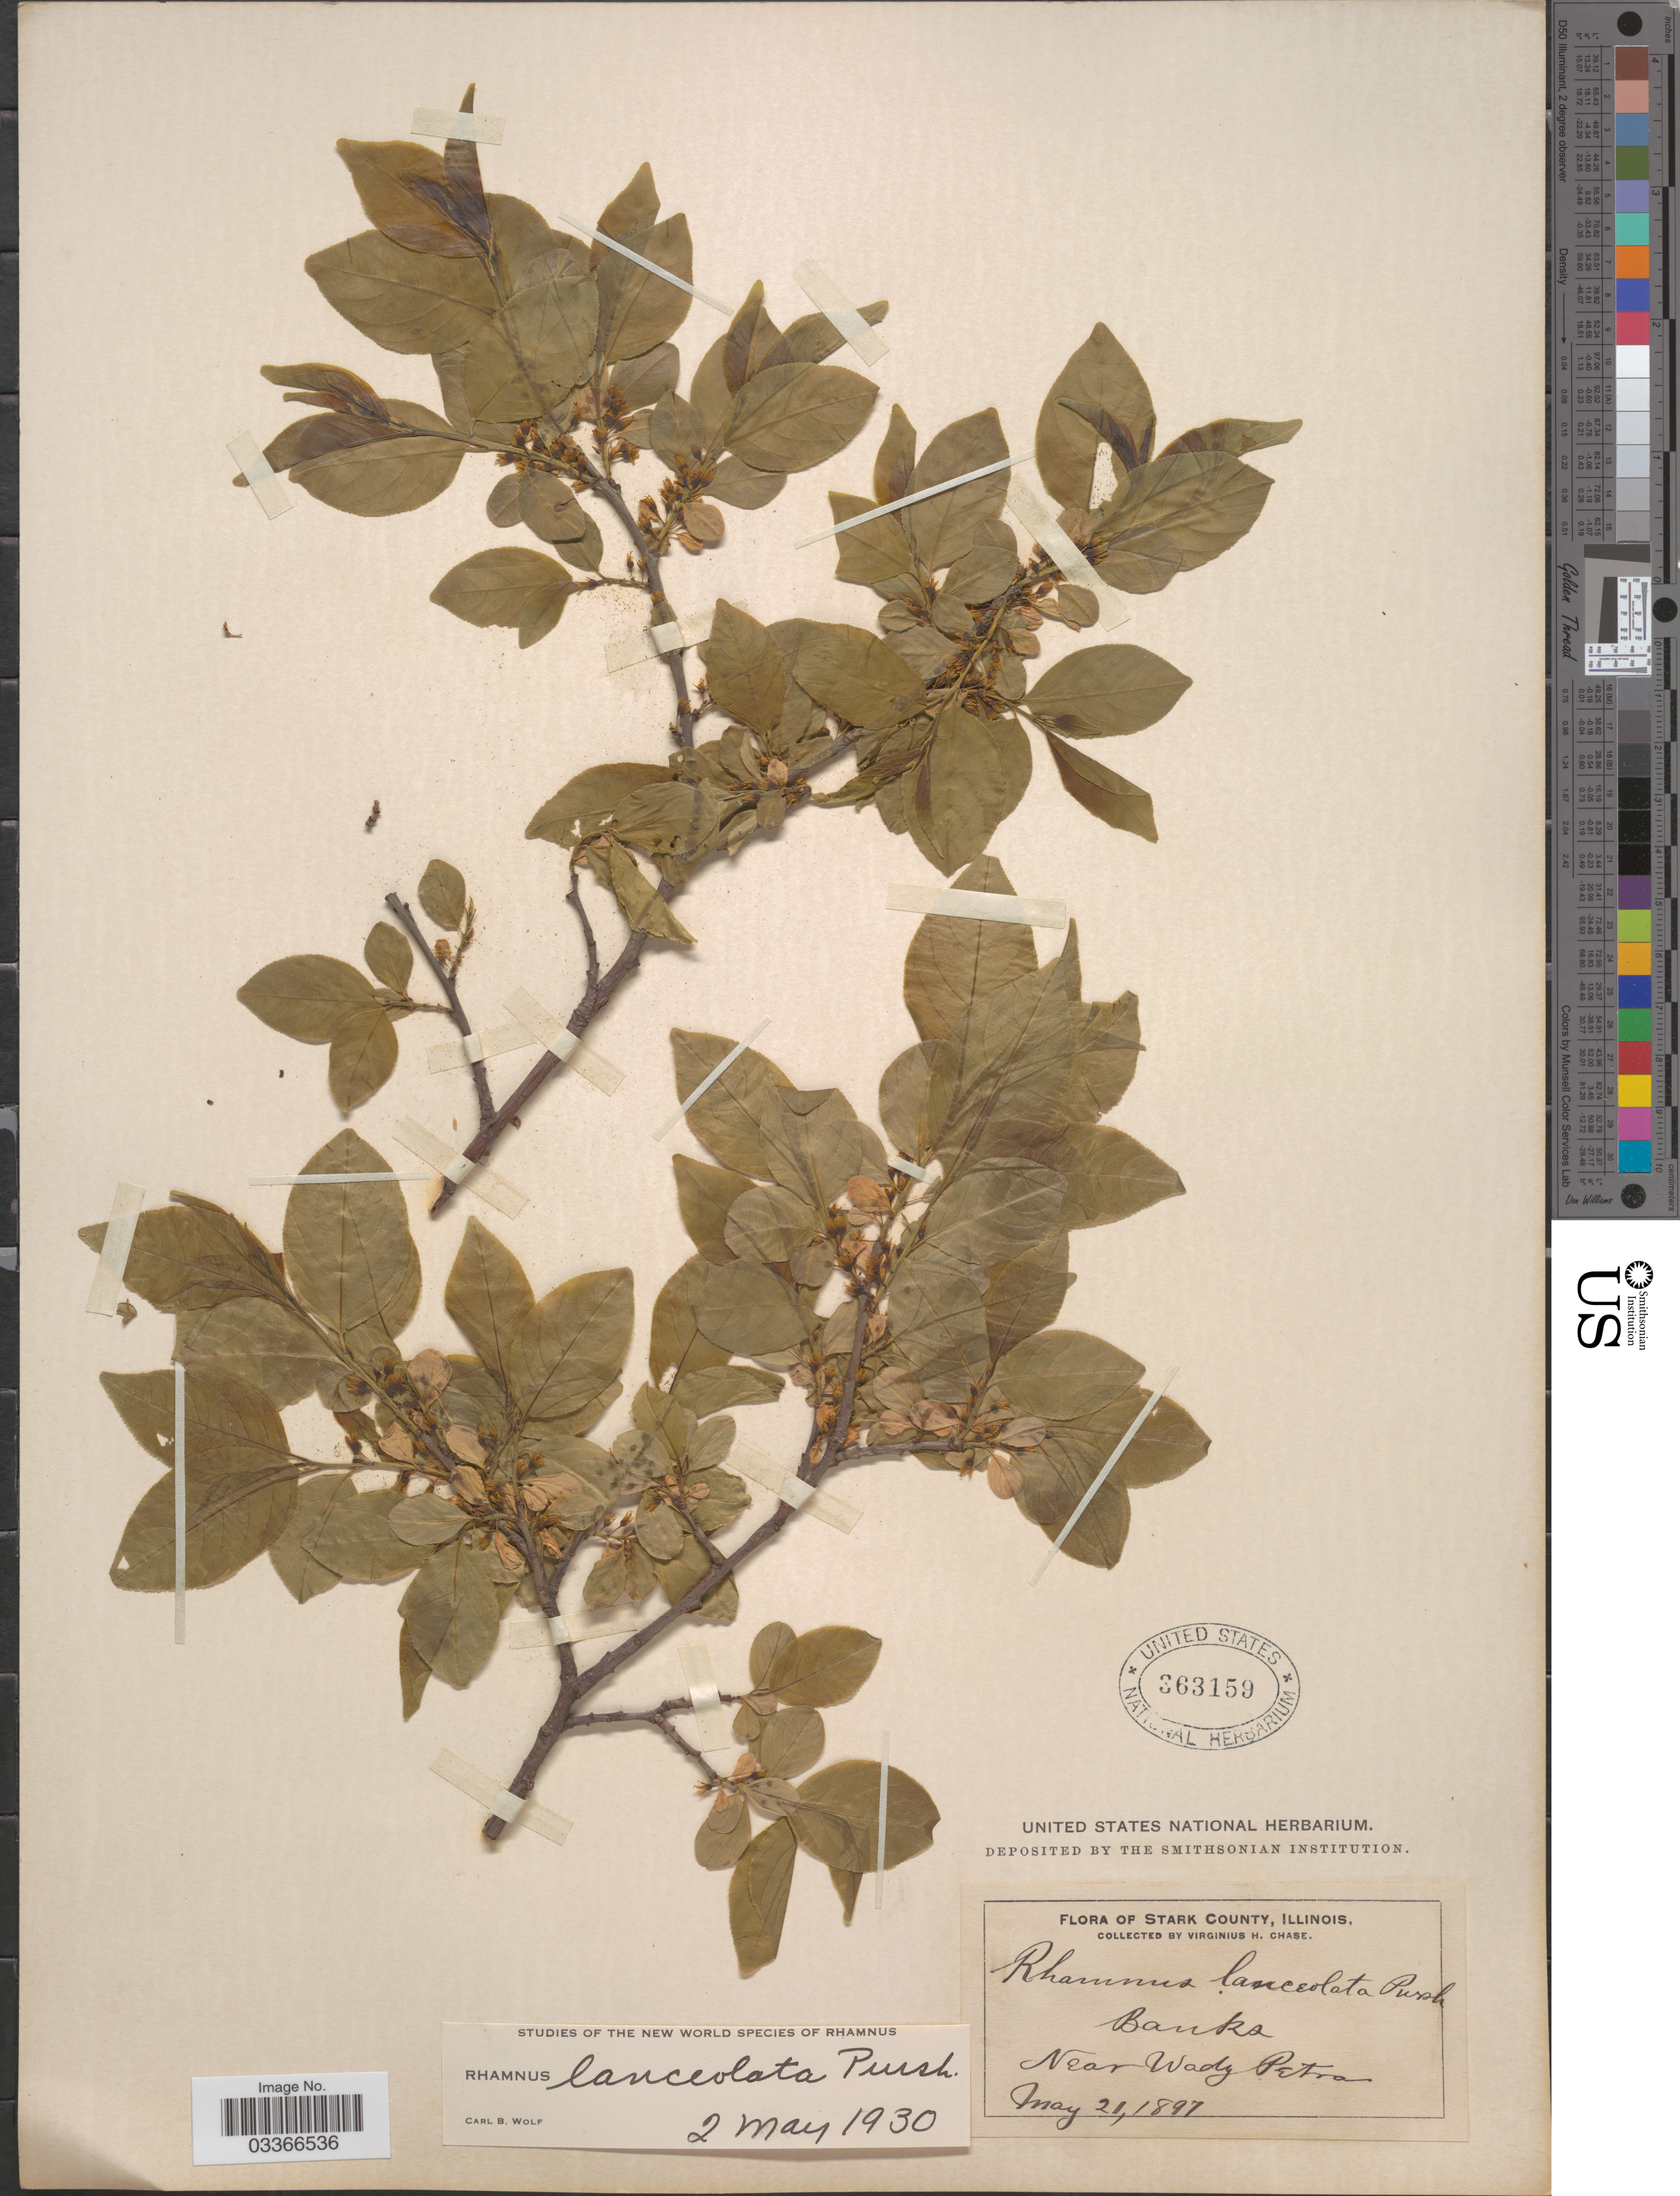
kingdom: Plantae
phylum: Tracheophyta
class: Magnoliopsida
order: Rosales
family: Rhamnaceae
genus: Rhamnus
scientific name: Rhamnus lanceolata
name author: Pursh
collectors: V. H. Chase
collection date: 1897-05-21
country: United States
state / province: Illinois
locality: Stark County. Near Wady Petra.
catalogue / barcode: US 363159